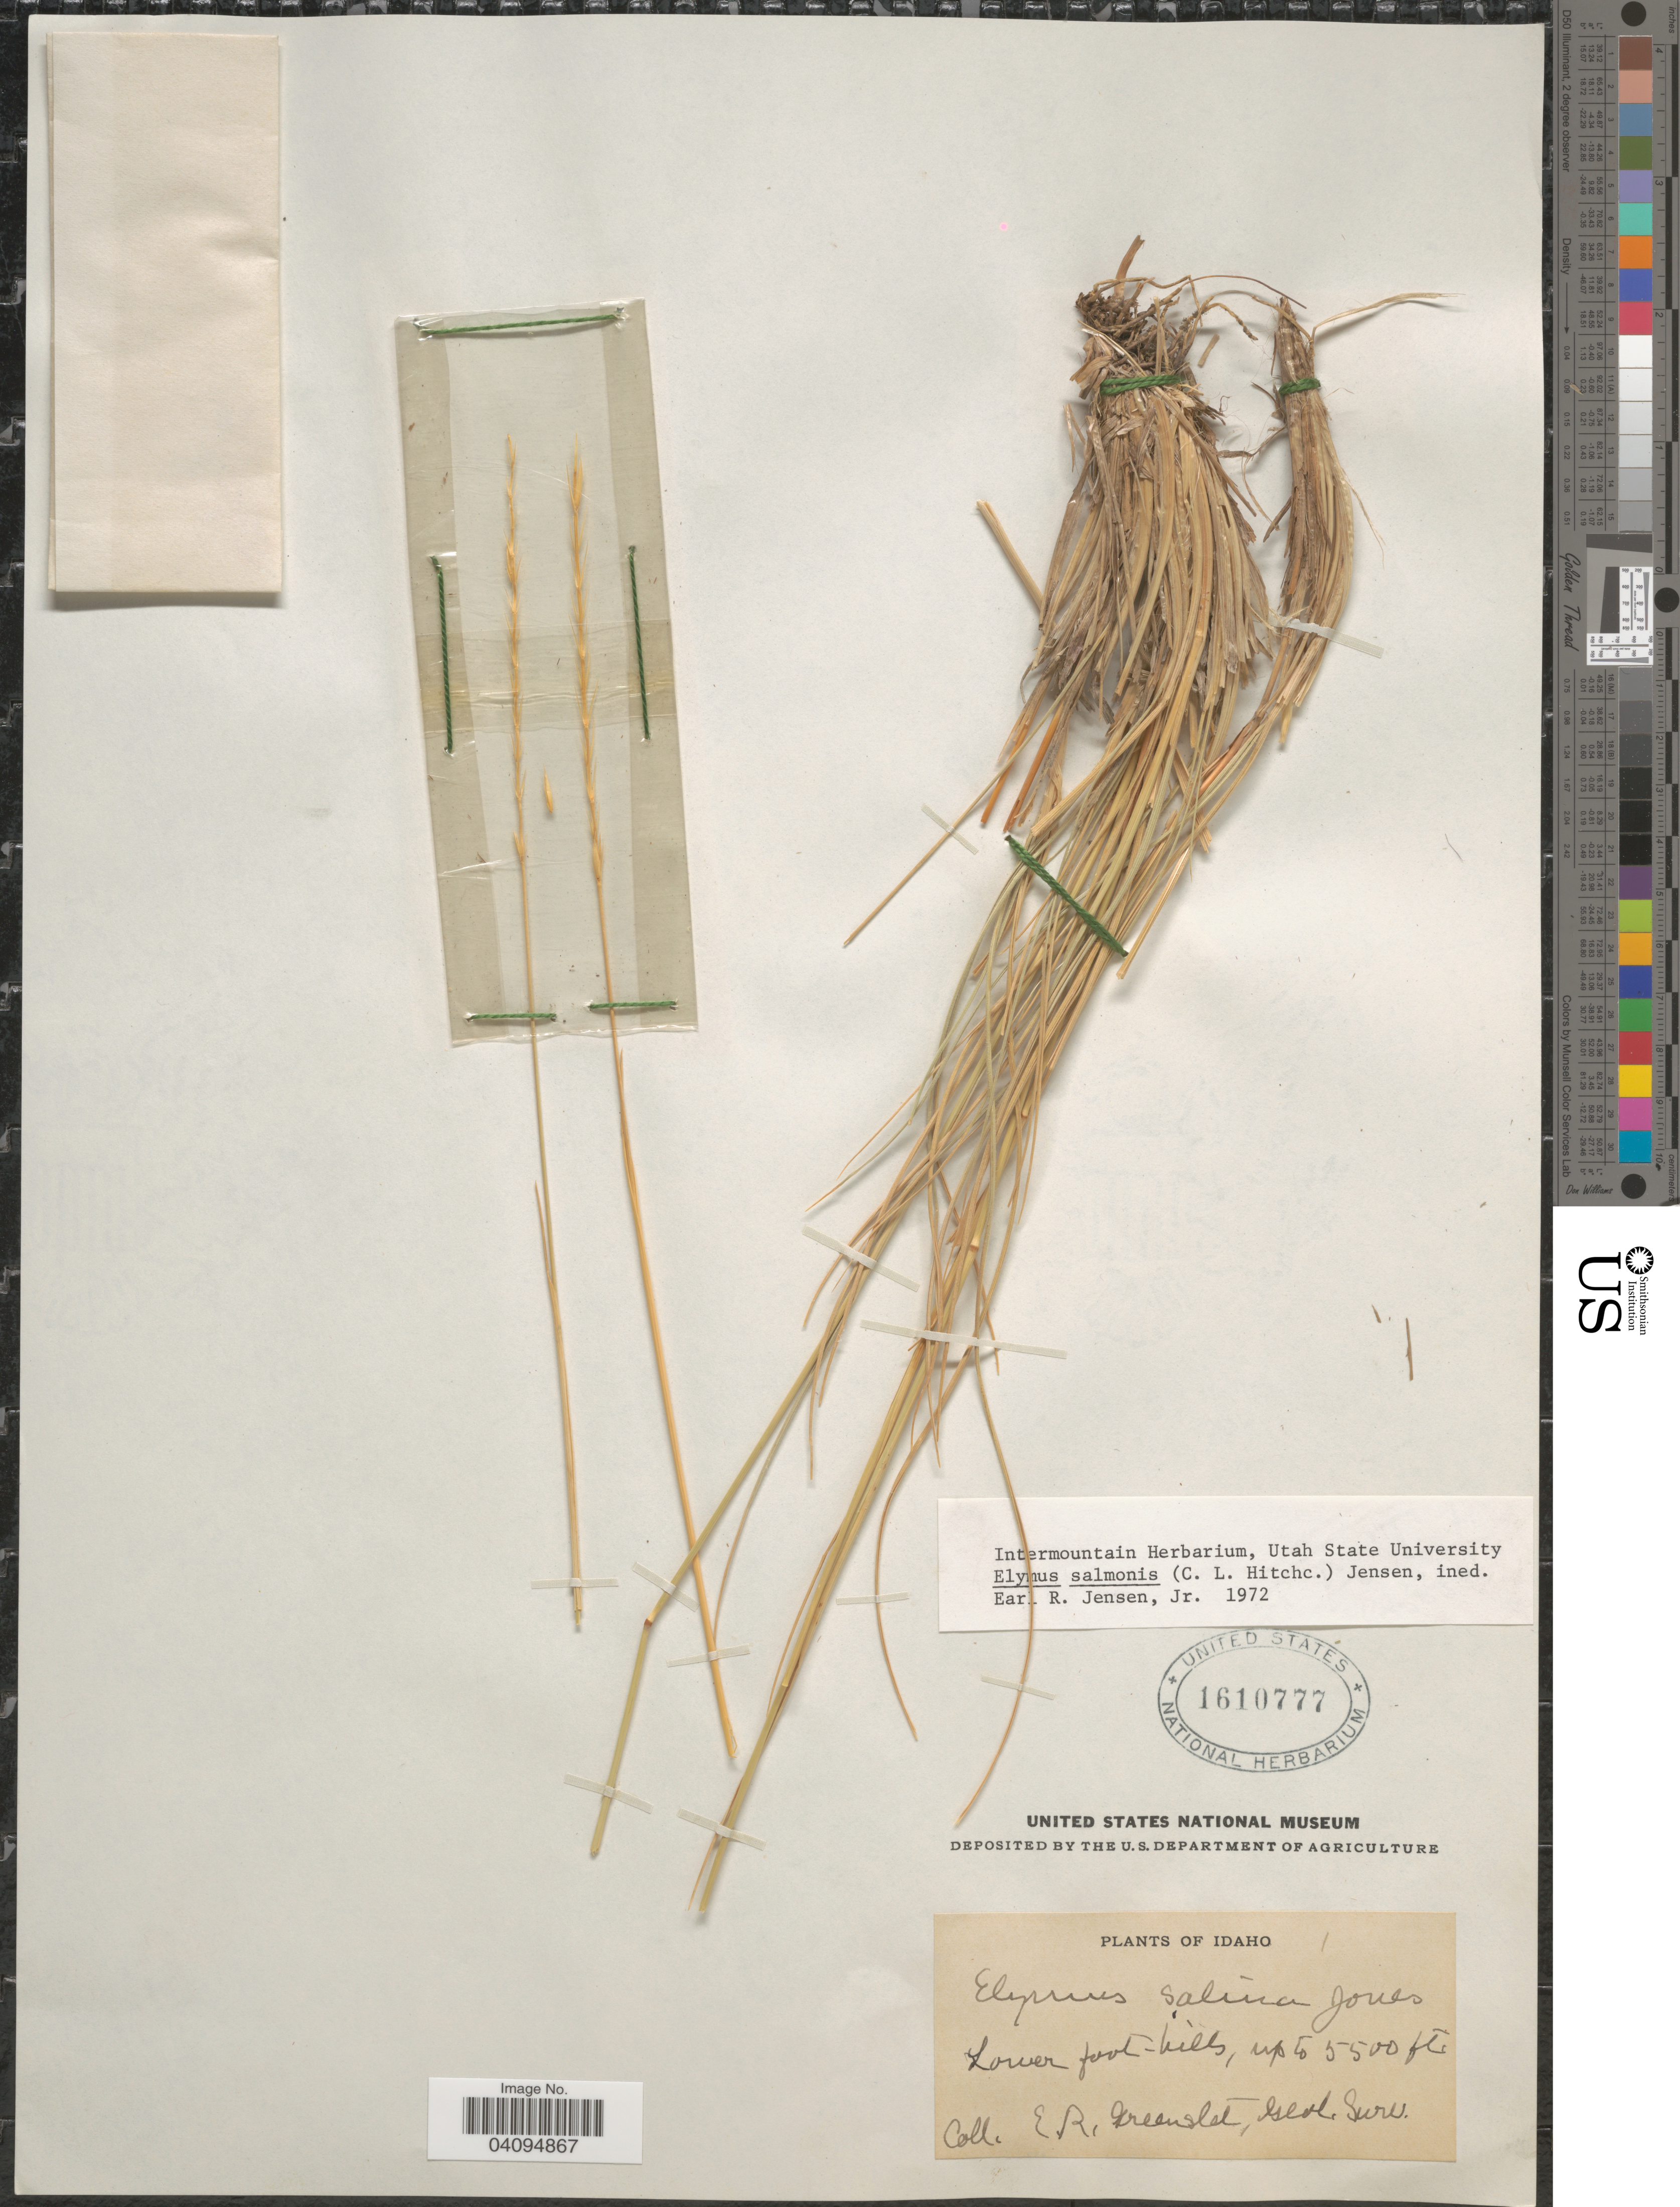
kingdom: Plantae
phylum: Tracheophyta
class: Liliopsida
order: Poales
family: Poaceae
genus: Elymus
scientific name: Elymus salmonis ined.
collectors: E. Greenslet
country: United States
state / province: Idaho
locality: Lower foot-hills.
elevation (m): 1676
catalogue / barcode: US 1610777